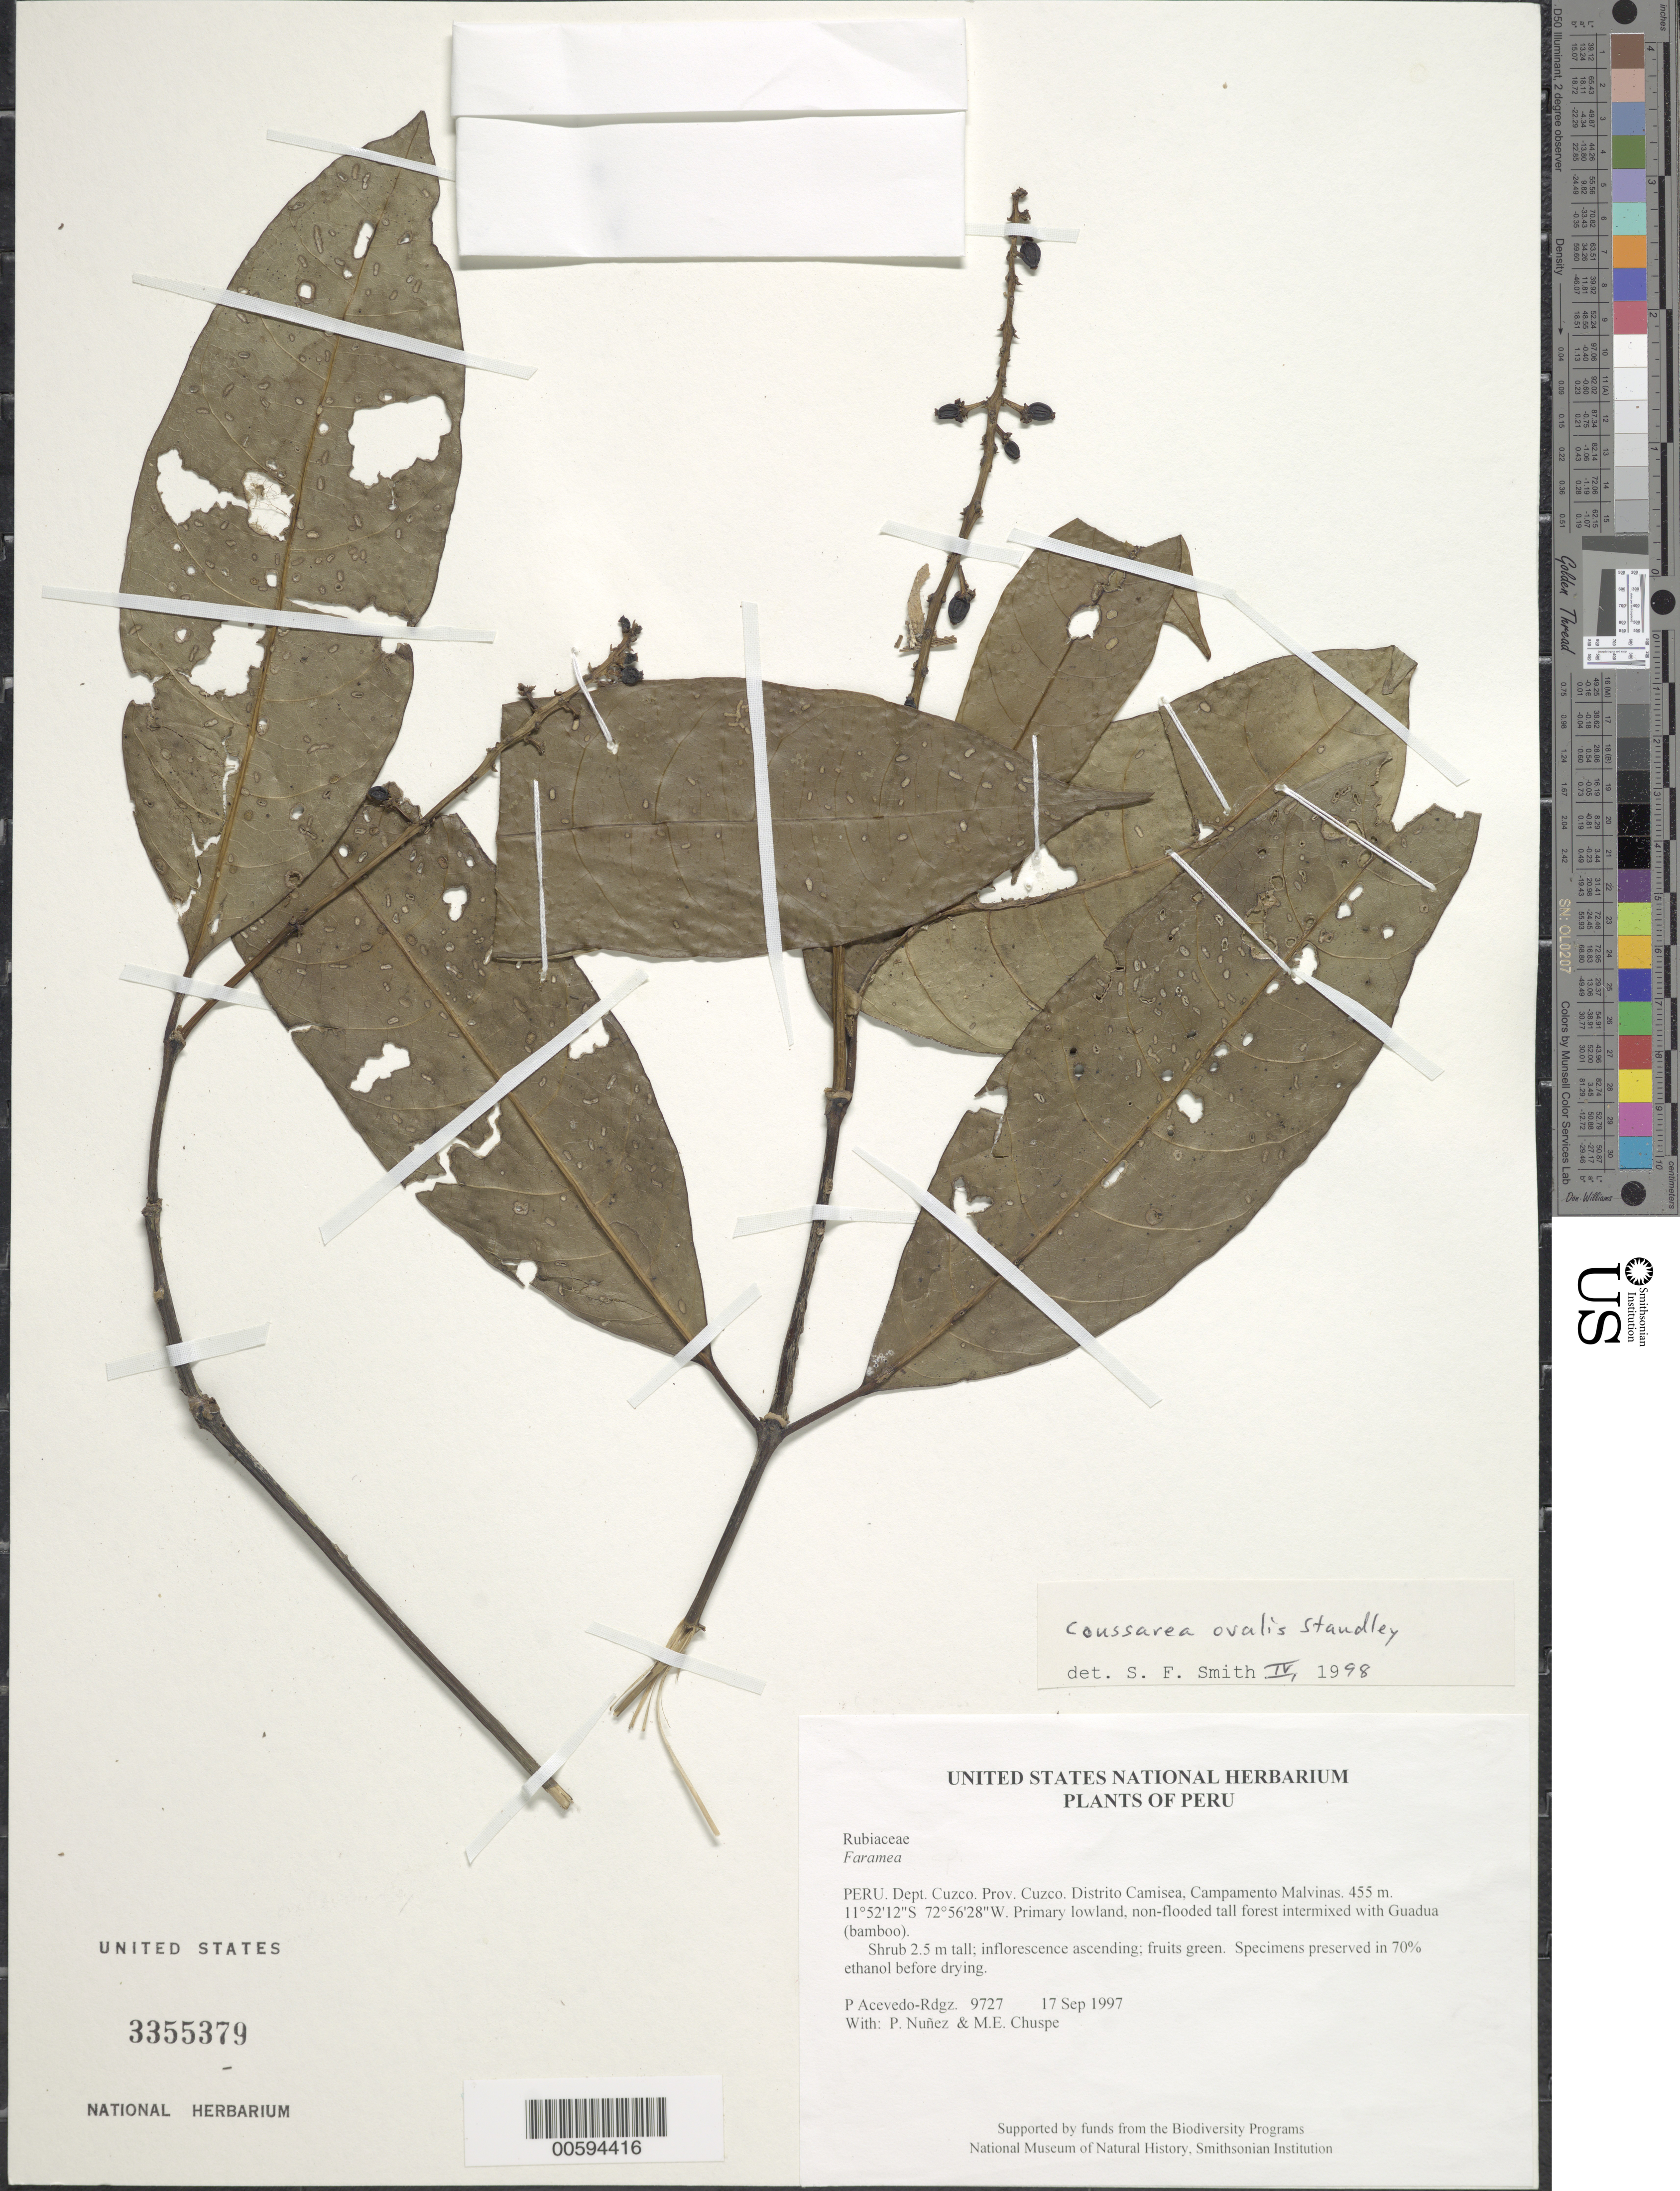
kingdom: Plantae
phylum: Tracheophyta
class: Magnoliopsida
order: Gentianales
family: Rubiaceae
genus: Coussarea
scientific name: Coussarea ovalis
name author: Standl.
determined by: Smith, Stephen F., (US), NMNH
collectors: P. Acevedo-Rodr., P. Nuñez V. & M. Chuspe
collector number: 9727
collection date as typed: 17 Sep 1997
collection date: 1997-09-17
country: Peru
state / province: Cusco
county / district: Cusco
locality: Distrito Camisea, Campamento Malvinas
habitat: Primary lowland, non-flooded tall forest intermixed with Guadua (bamboo).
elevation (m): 455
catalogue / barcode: US 3355379